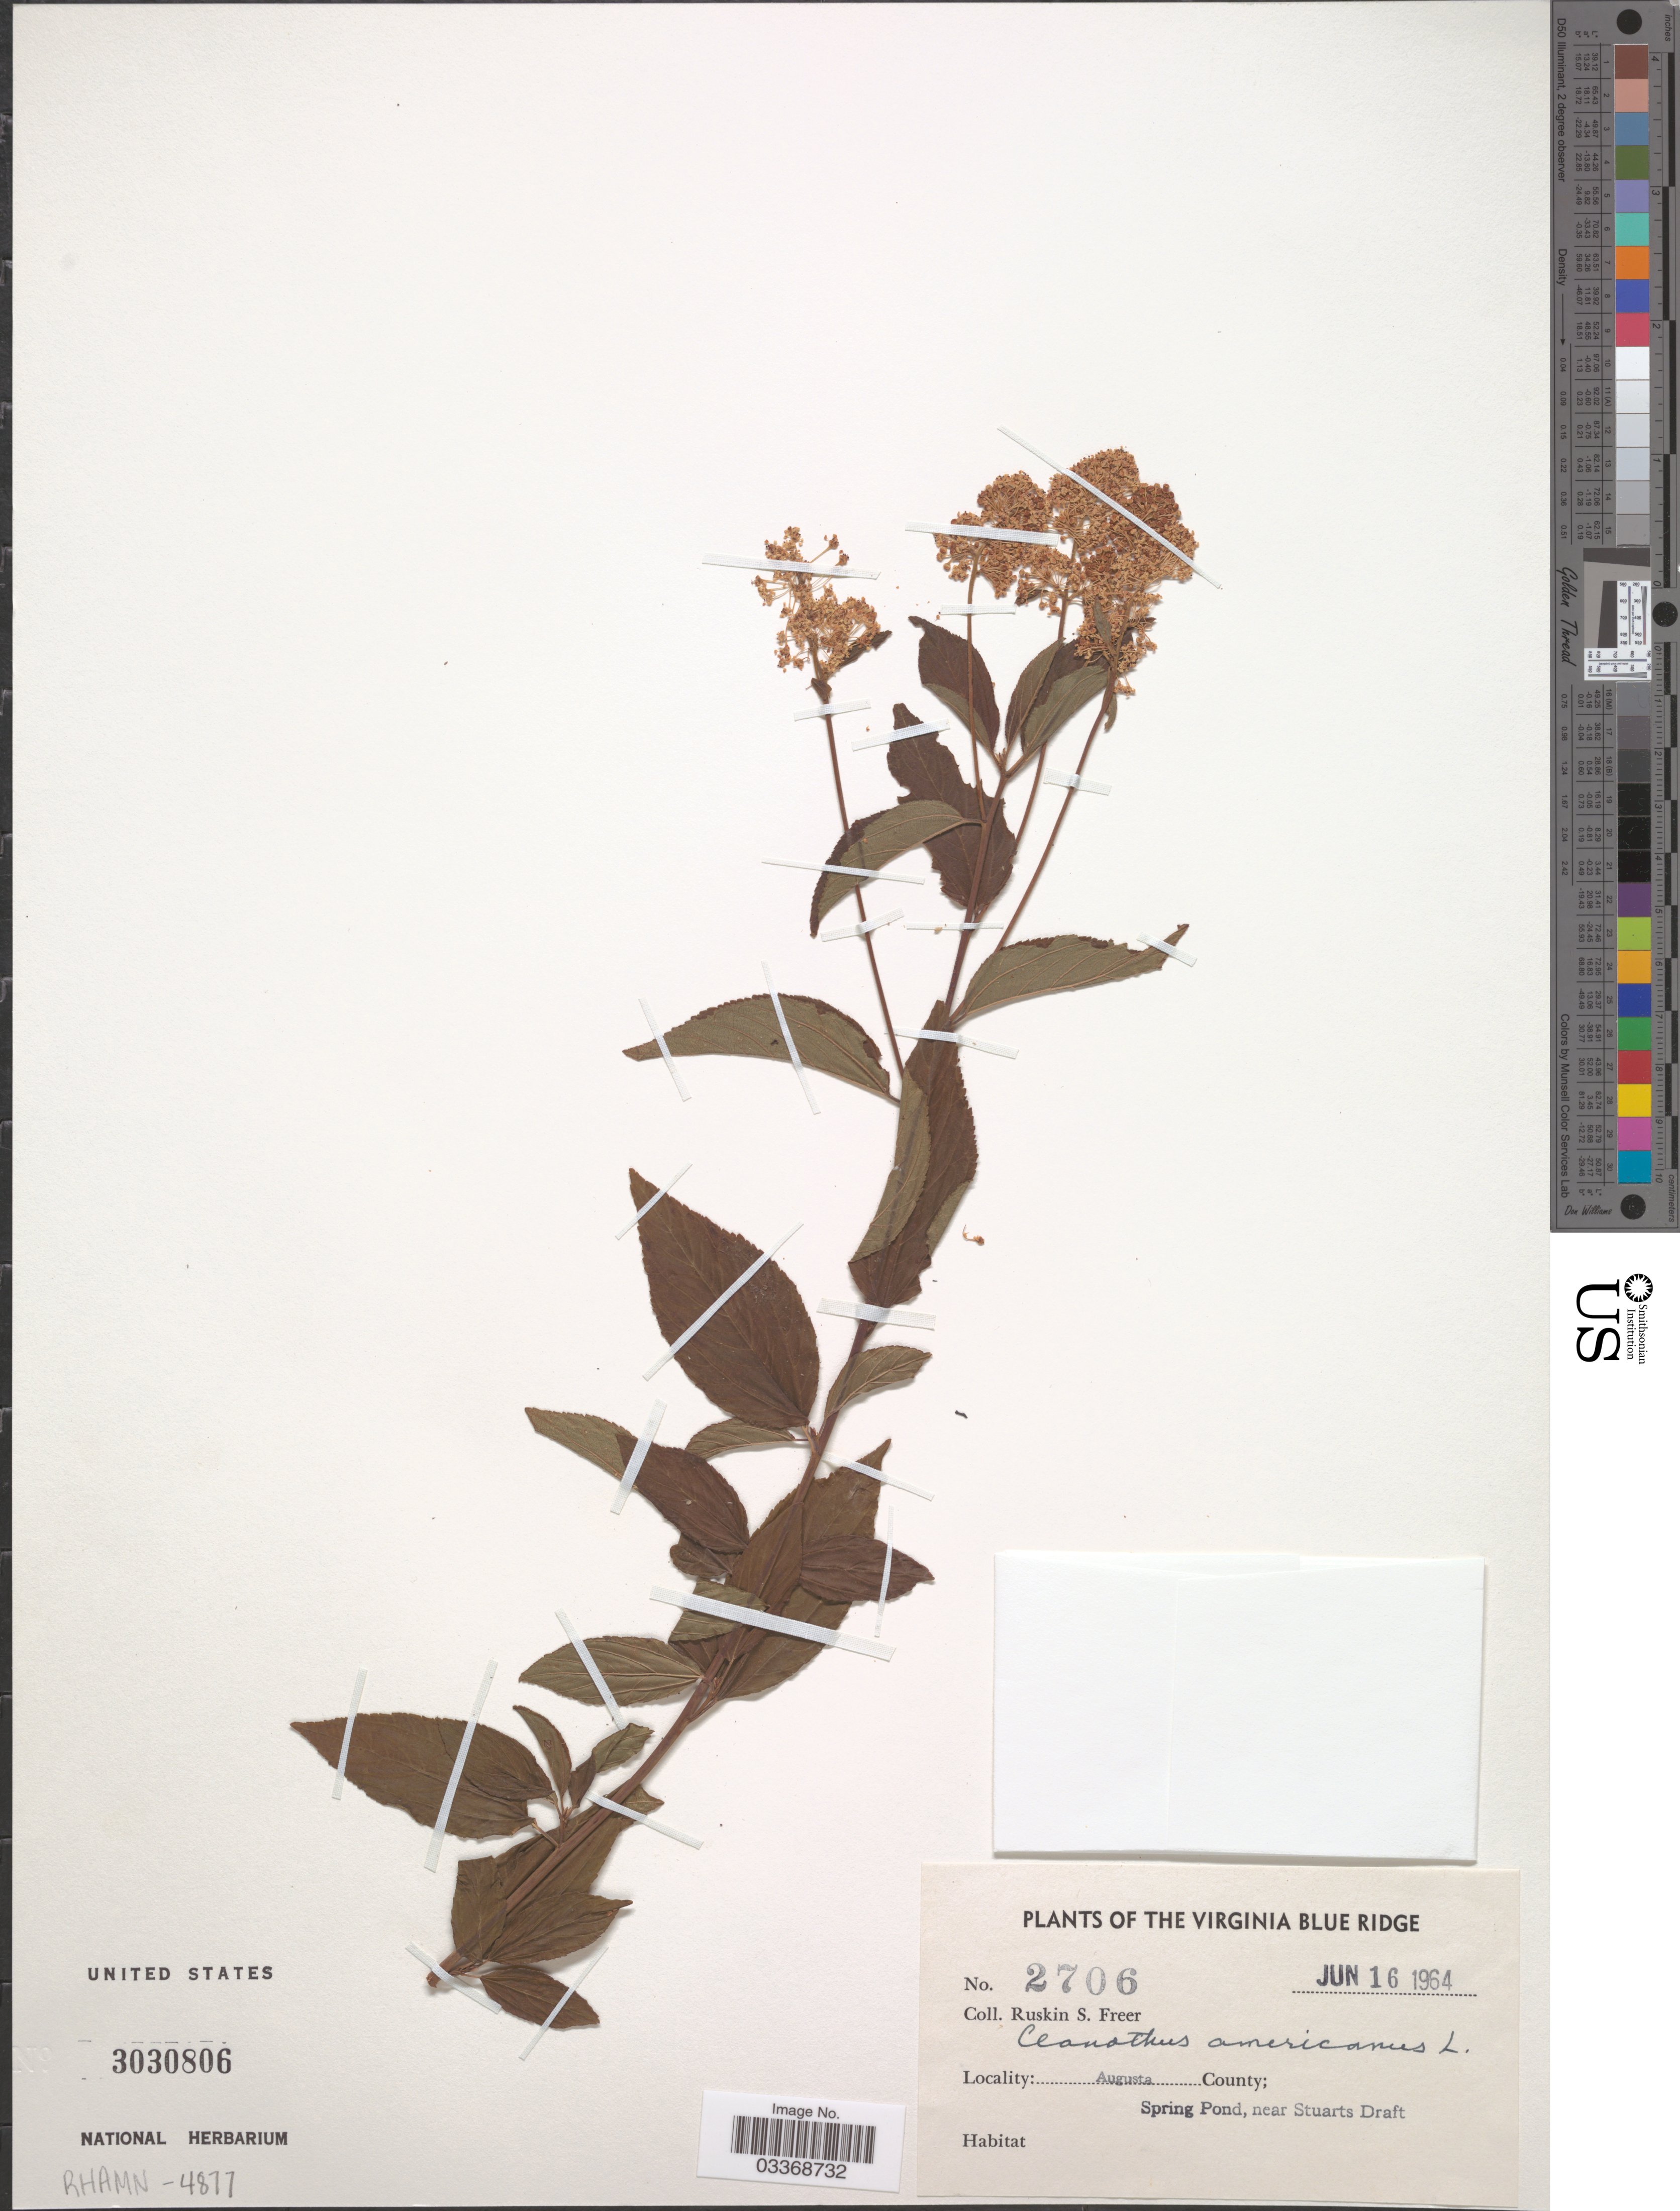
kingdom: Plantae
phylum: Tracheophyta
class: Magnoliopsida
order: Rosales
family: Rhamnaceae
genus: Ceanothus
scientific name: Ceanothus americanus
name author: L.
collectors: R. Freer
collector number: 2706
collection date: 1964-06-16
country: United States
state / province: Virginia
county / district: Augusta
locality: The Virginia Blue Ridge. Augusta County; Spring Pond, near Stuarts Draft.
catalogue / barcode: US 3030806